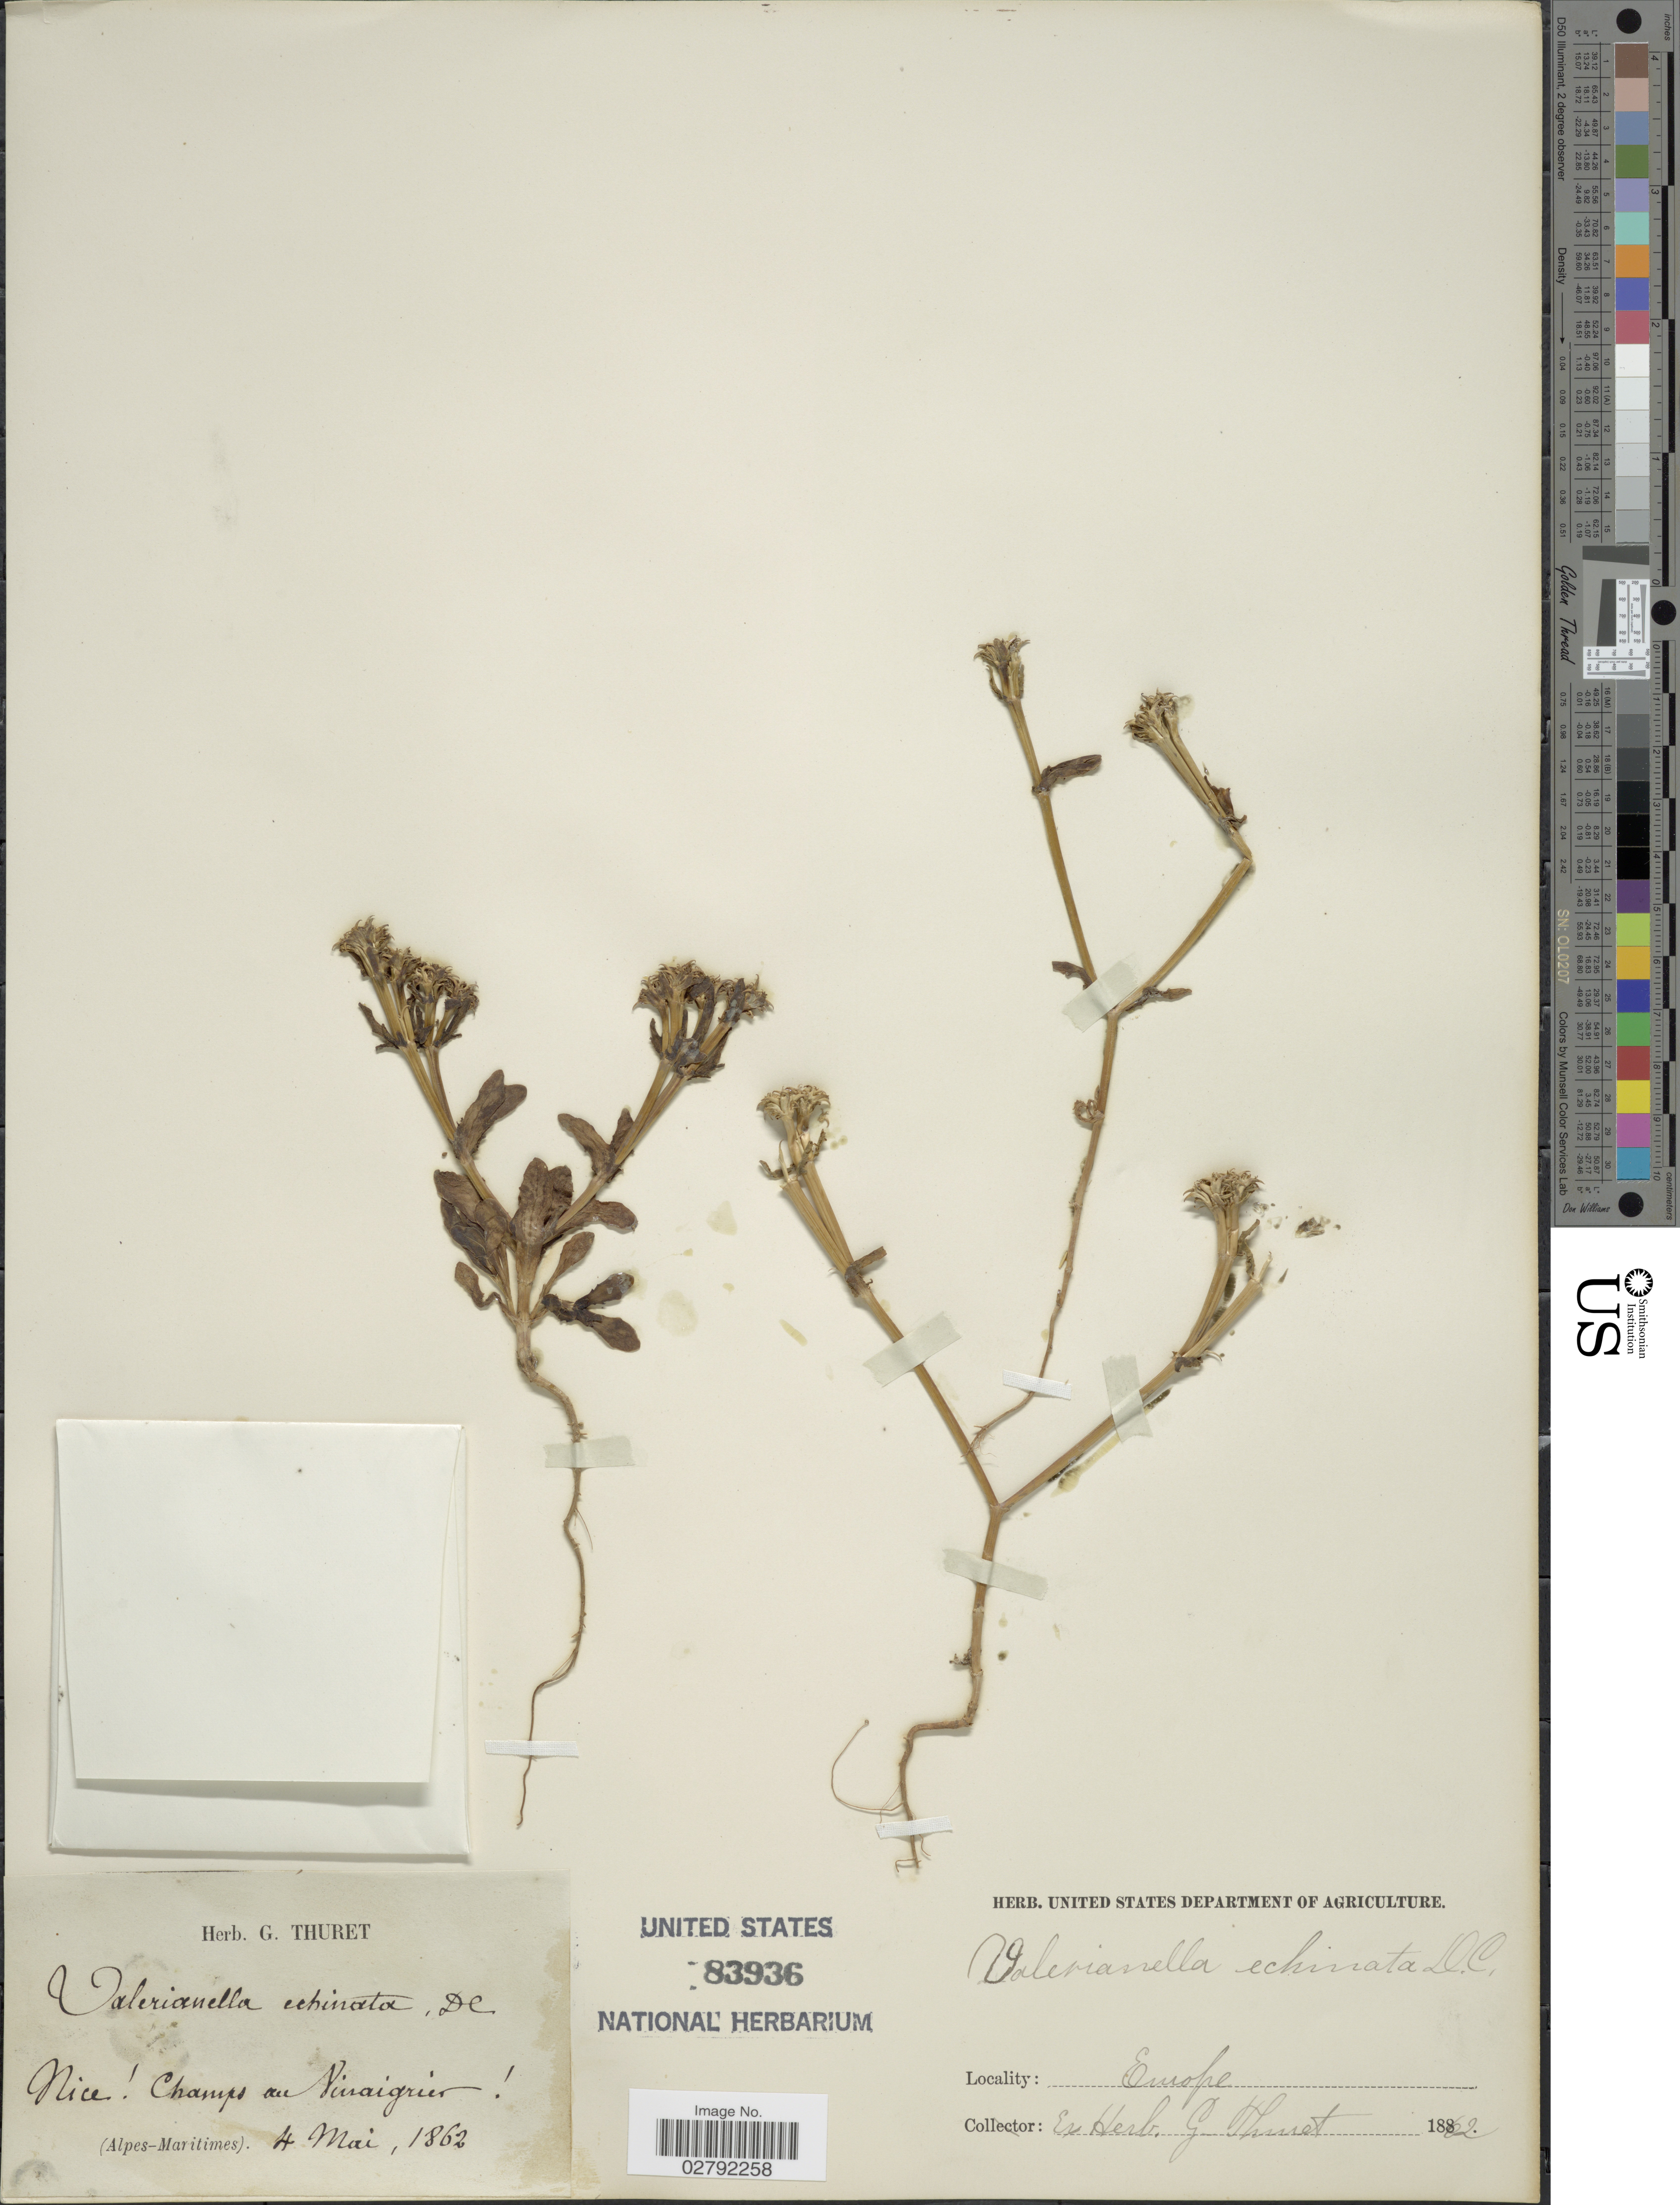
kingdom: Plantae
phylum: Tracheophyta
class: Magnoliopsida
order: Dipsacales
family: Caprifoliaceae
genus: Valerianella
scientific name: Valerianella echinata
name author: (L.) DC.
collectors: Thuret, G. (herbarium)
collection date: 1862-05-04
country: France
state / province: Provence-Alpes-Côte d'Azur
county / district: Alpes-Maritimes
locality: Nice [illegible text] Champs au Vinaigries[interpreted]. (Alpes-Maritimes). Europe.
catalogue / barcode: US 83936